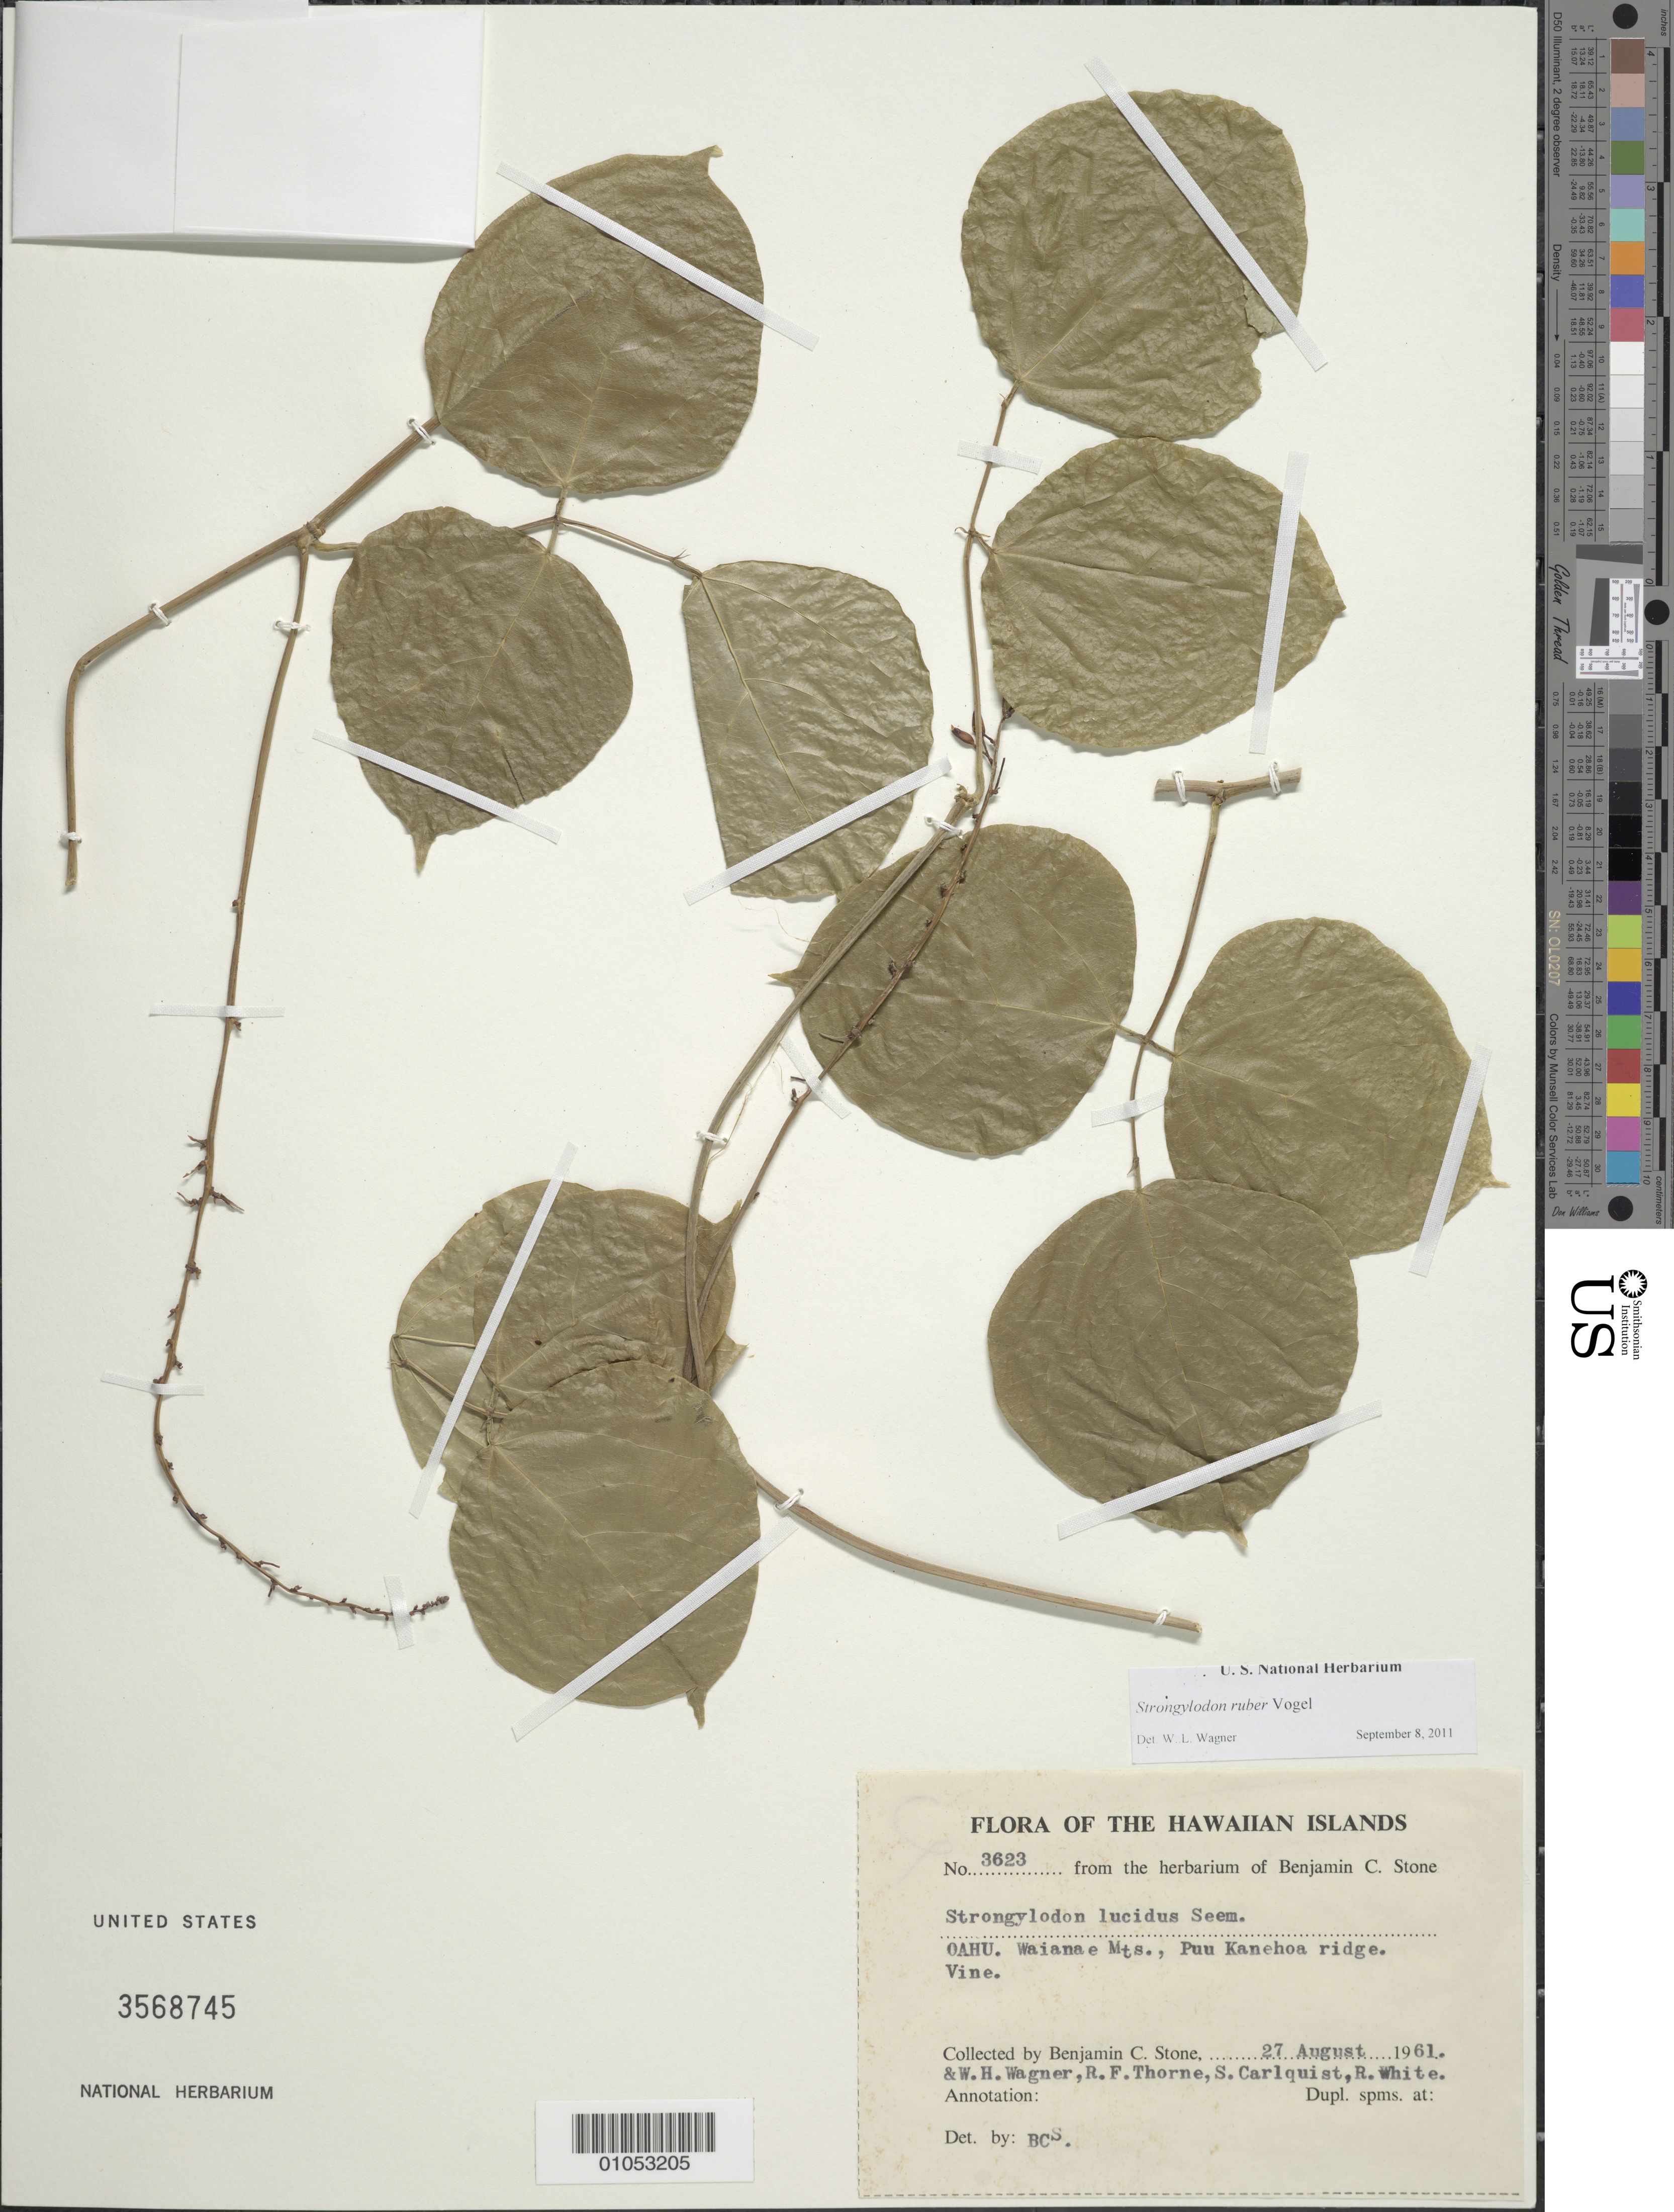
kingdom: Plantae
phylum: Tracheophyta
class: Magnoliopsida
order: Fabales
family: Fabaceae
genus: Strongylodon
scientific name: Strongylodon ruber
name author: Vogel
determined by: Wagner, W. L., (BOT), Smithsonian Institution - National Museum of Natural History (UNITED STATES)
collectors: B. C. Stone, W. H. Wagner, R. F. Thorne, S. Carlquist & R. White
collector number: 3623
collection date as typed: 27 Aug 1961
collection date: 1961-08-27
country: United States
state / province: Hawaii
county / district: Honolulu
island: Oahu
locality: Waianae Mts., Puu Kaneohoa ridge.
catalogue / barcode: US 3568745